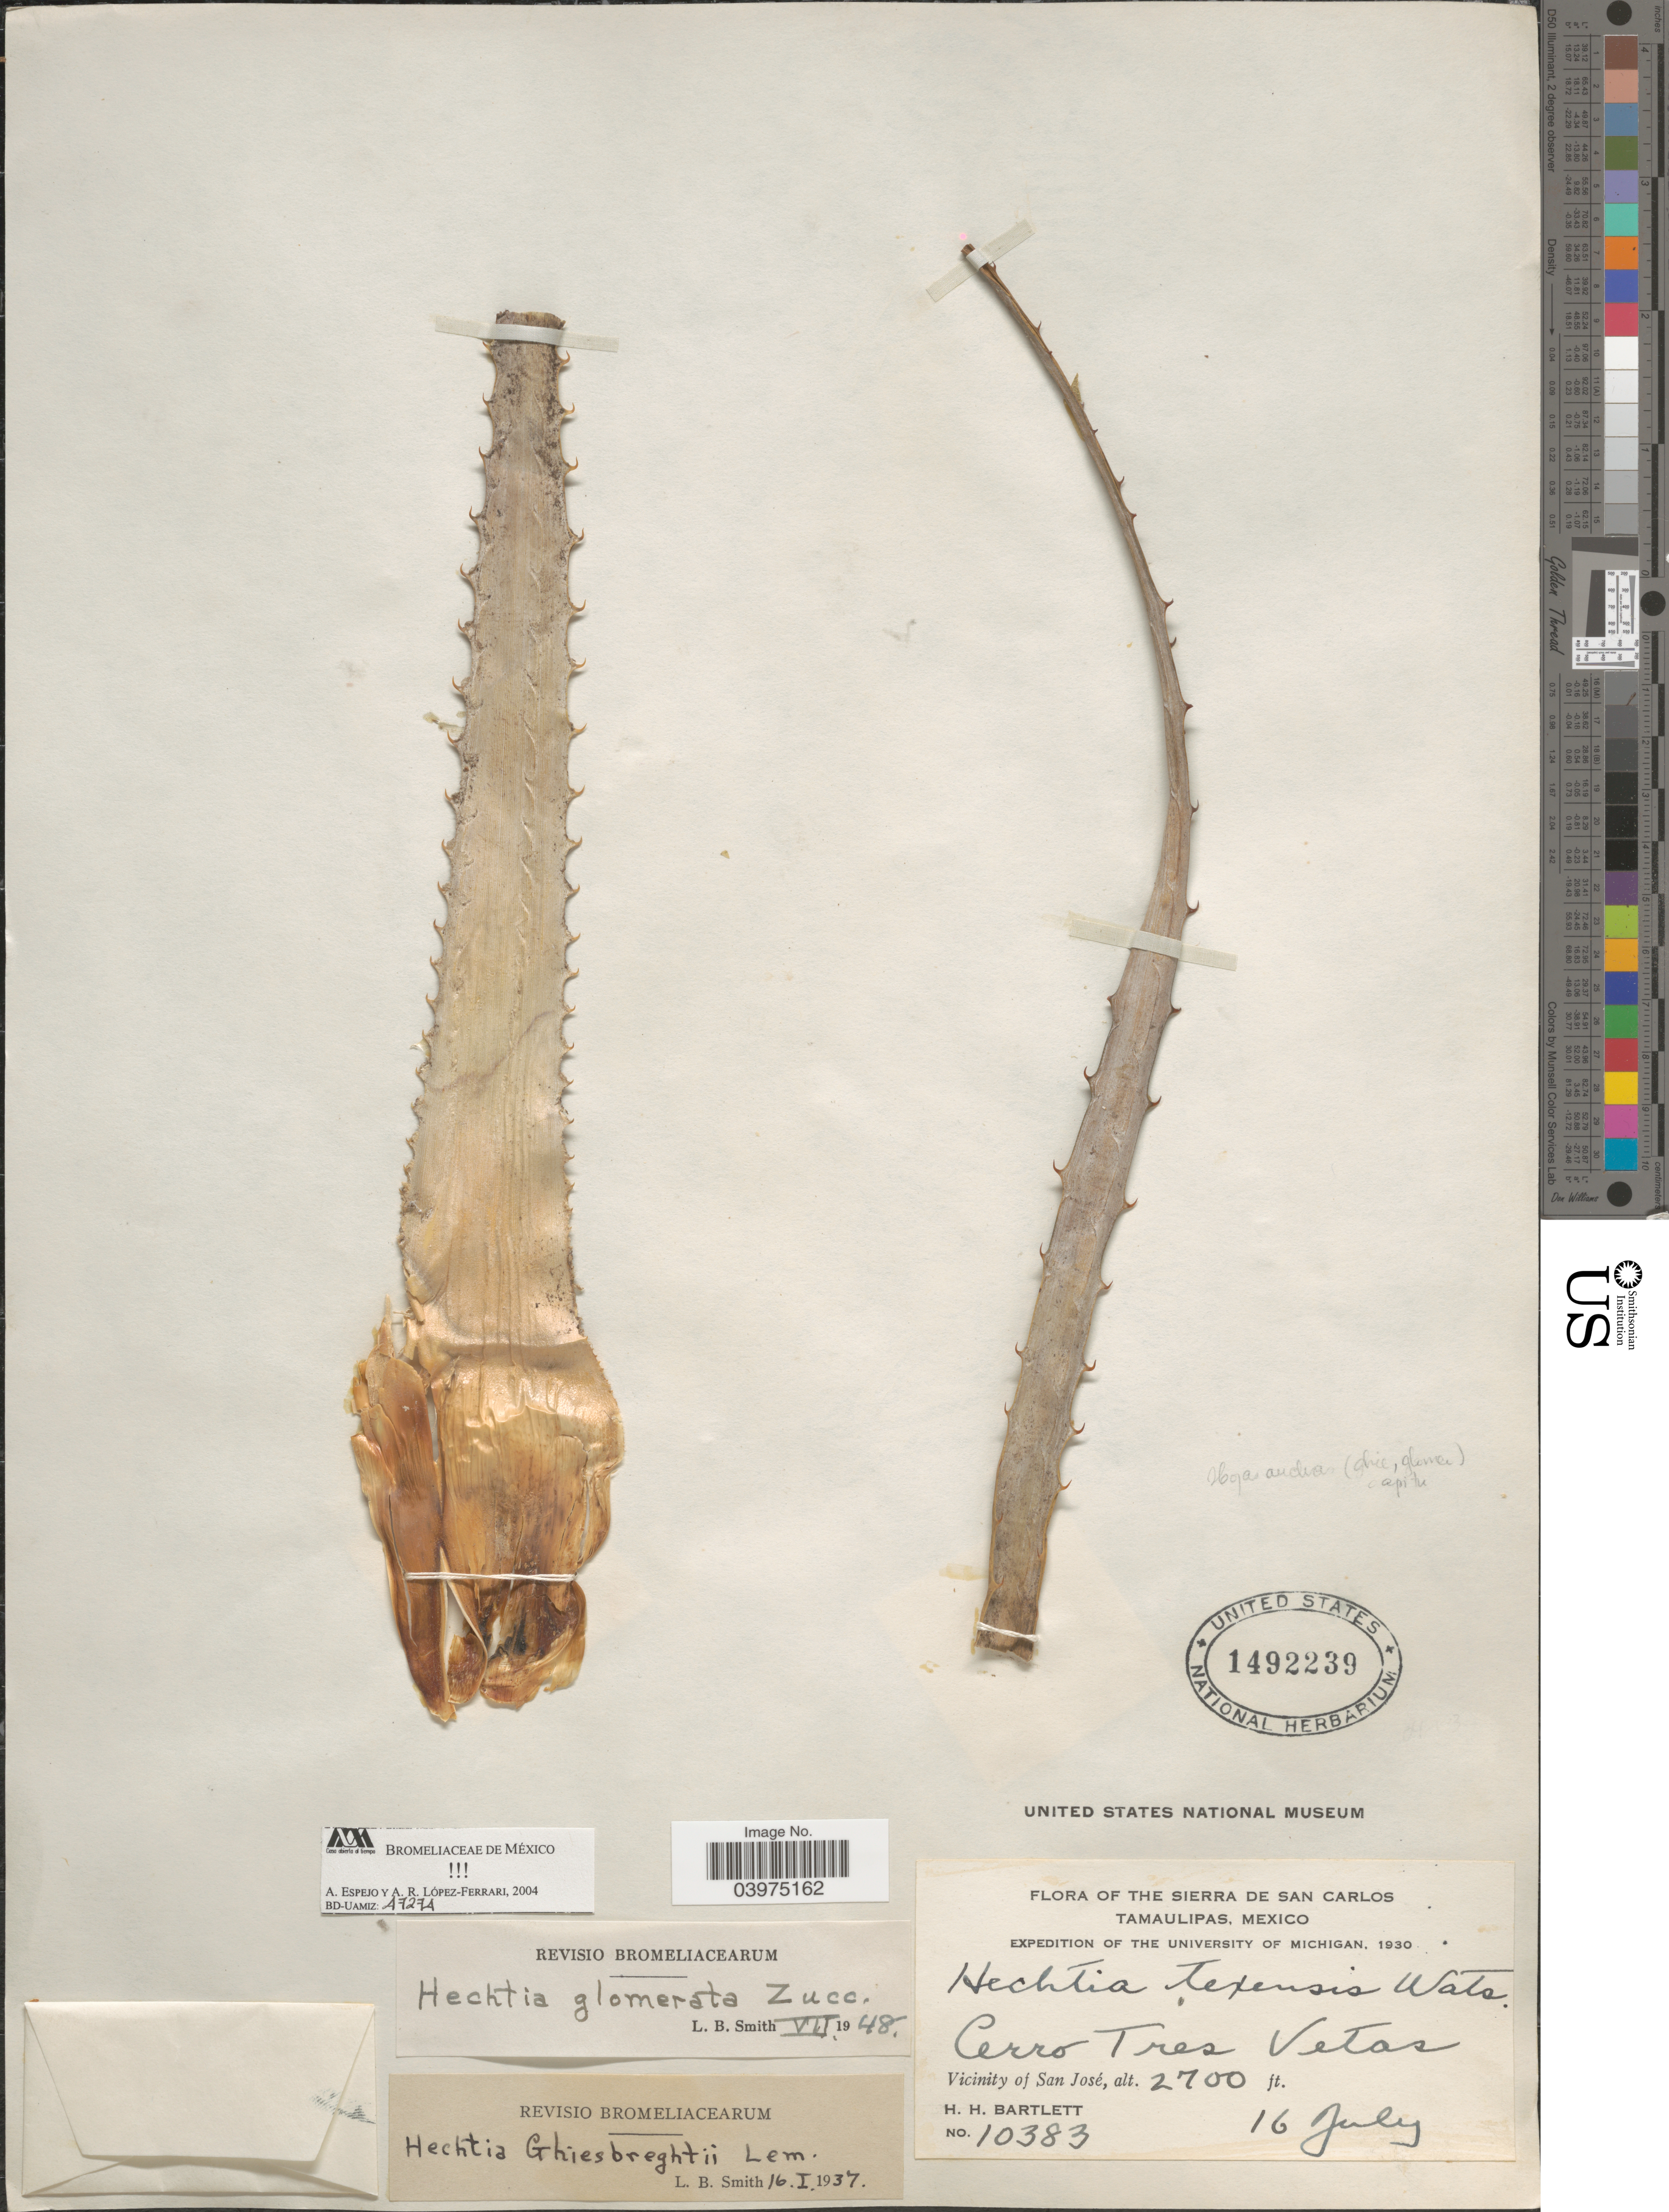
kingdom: Plantae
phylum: Tracheophyta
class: Liliopsida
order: Poales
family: Bromeliaceae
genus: Hechtia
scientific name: Hechtia glomerata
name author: Zucc.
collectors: H. H. Bartlett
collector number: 10383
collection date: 1930-07-16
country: Mexico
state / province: Tamaulipas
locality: The Sierra de San Carlos. Expedition of the University of Michigan, 1930. Cerro Tres Vetas. Vicinity of San José.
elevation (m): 823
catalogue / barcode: US 1492239